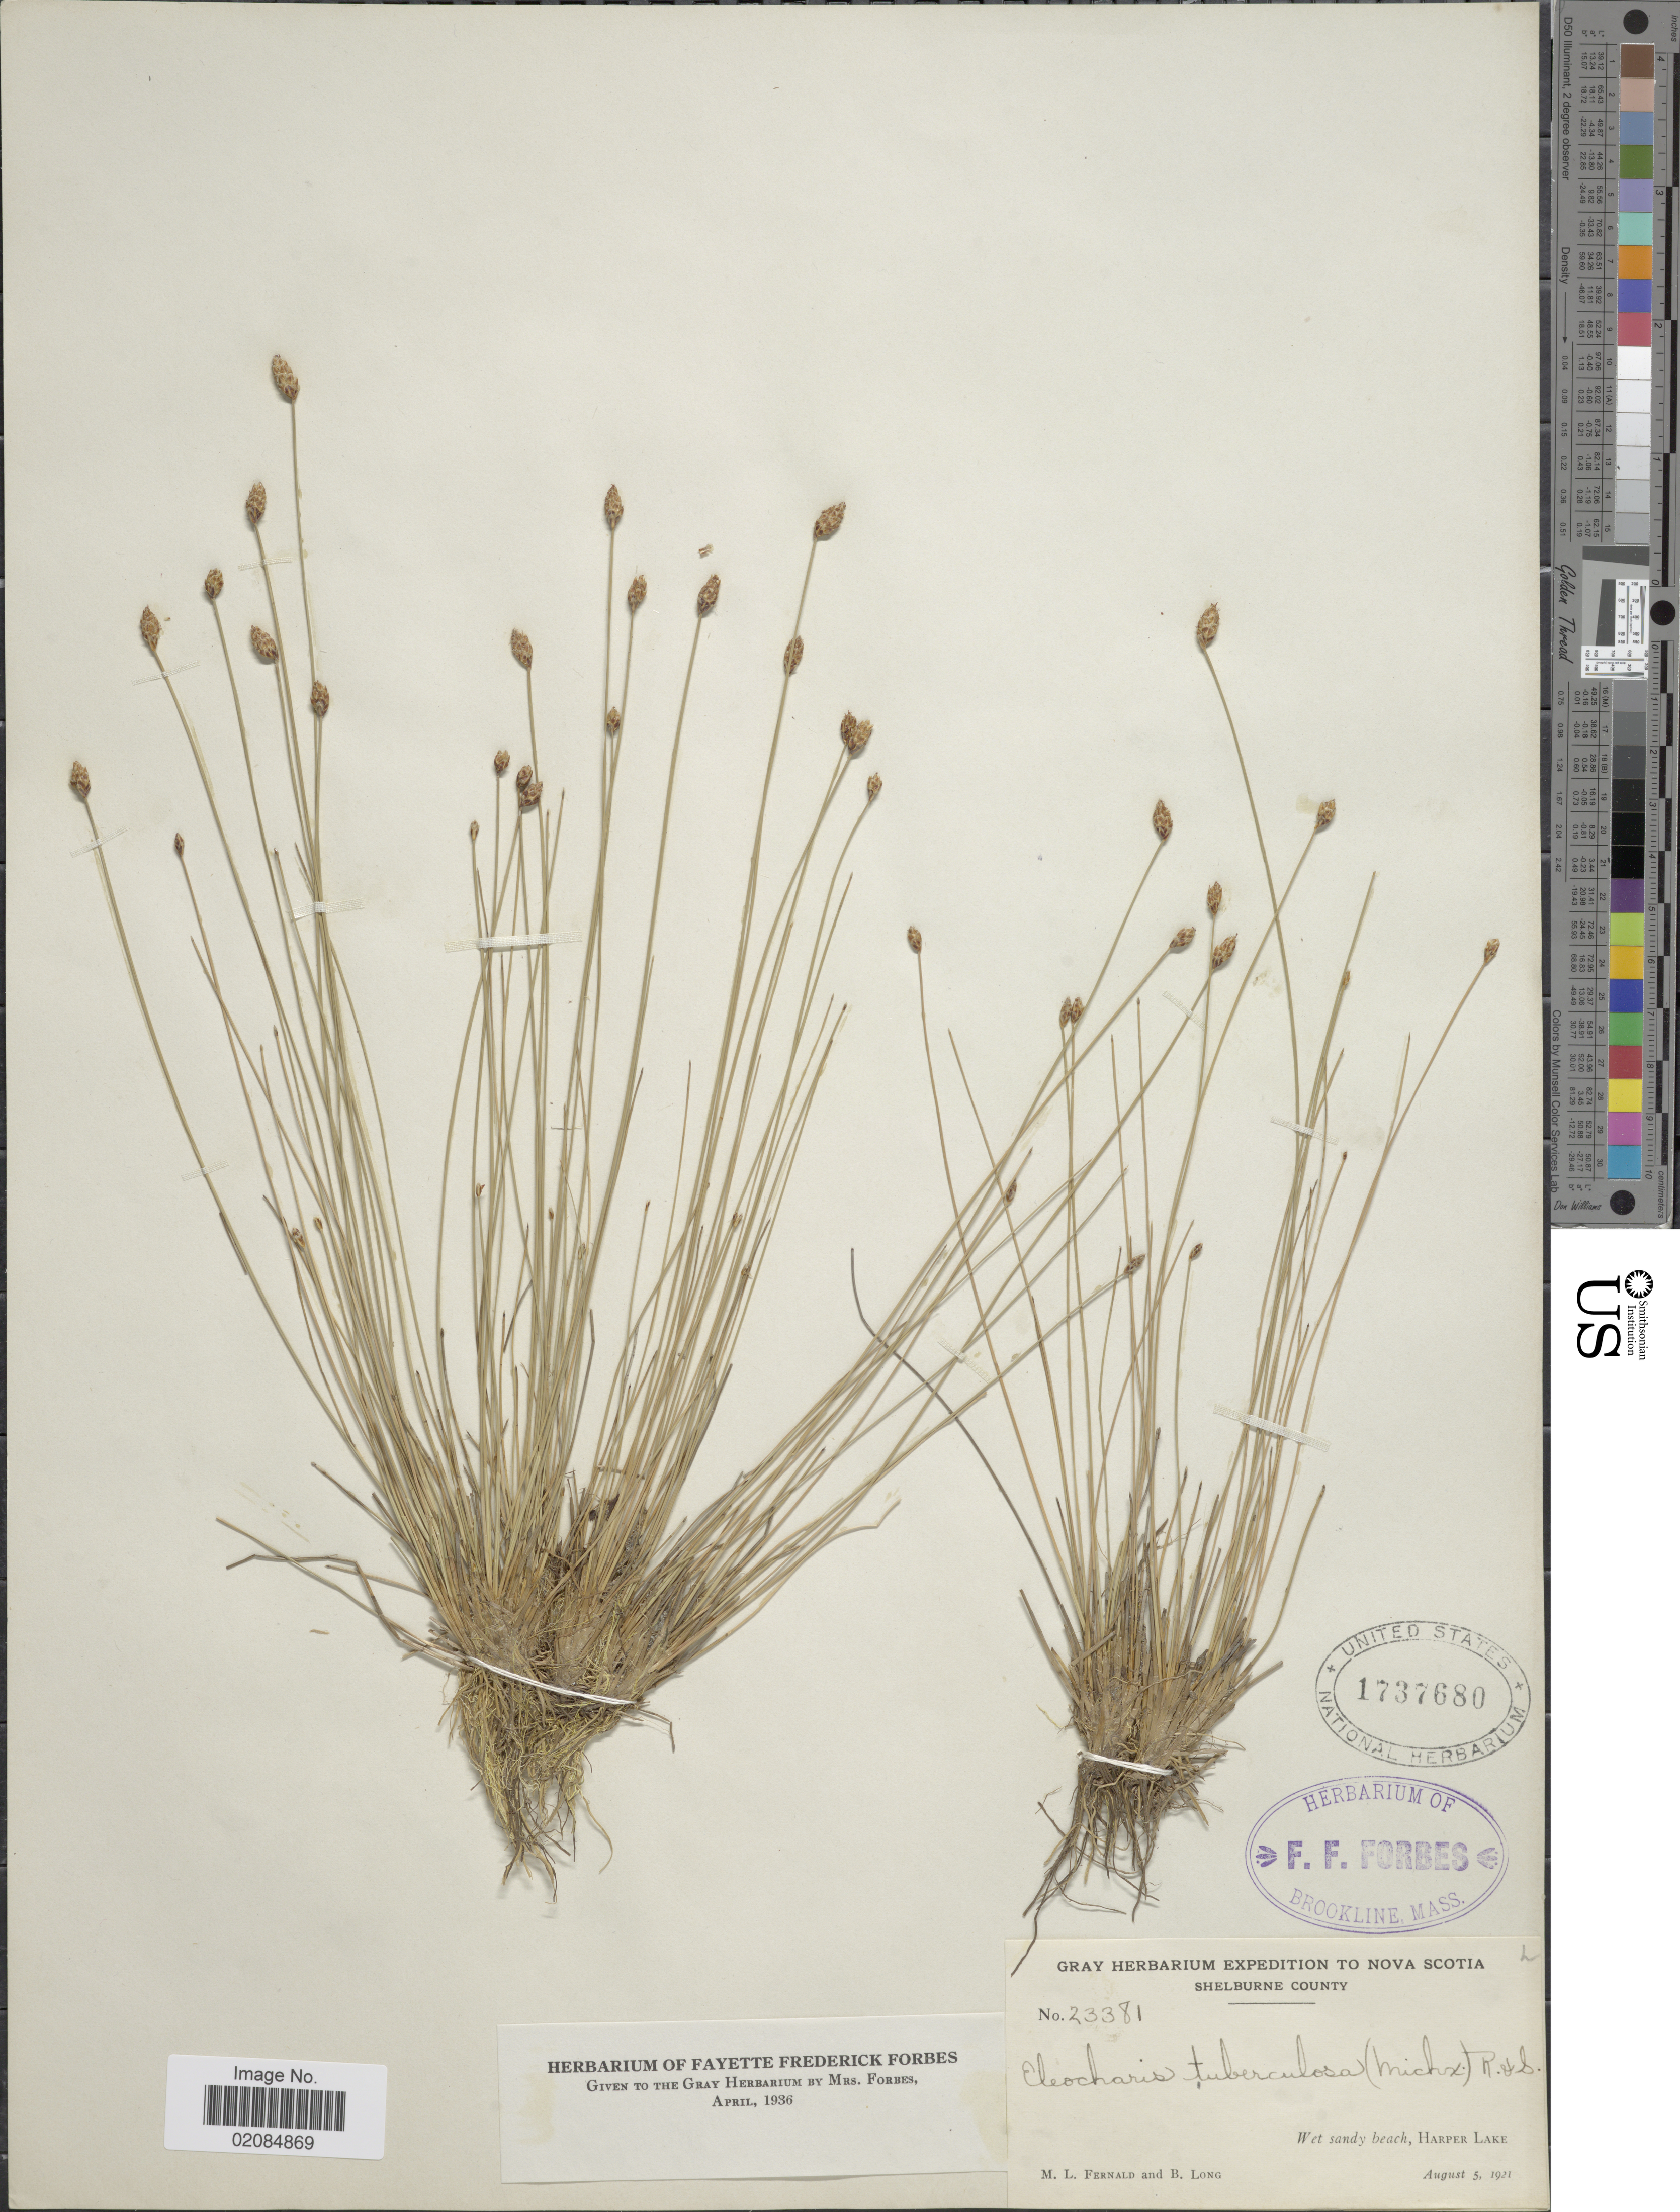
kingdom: Plantae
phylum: Tracheophyta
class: Liliopsida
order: Poales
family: Cyperaceae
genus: Eleocharis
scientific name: Eleocharis tuberculosa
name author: (Michx.) Roem. & Schult.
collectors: M. L. Fernald & B. Long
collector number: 23381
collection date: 1921-08-05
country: Canada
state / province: Nova Scotia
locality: Shelburne County. Wet sandy beach, Harper Lake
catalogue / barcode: US 1737680